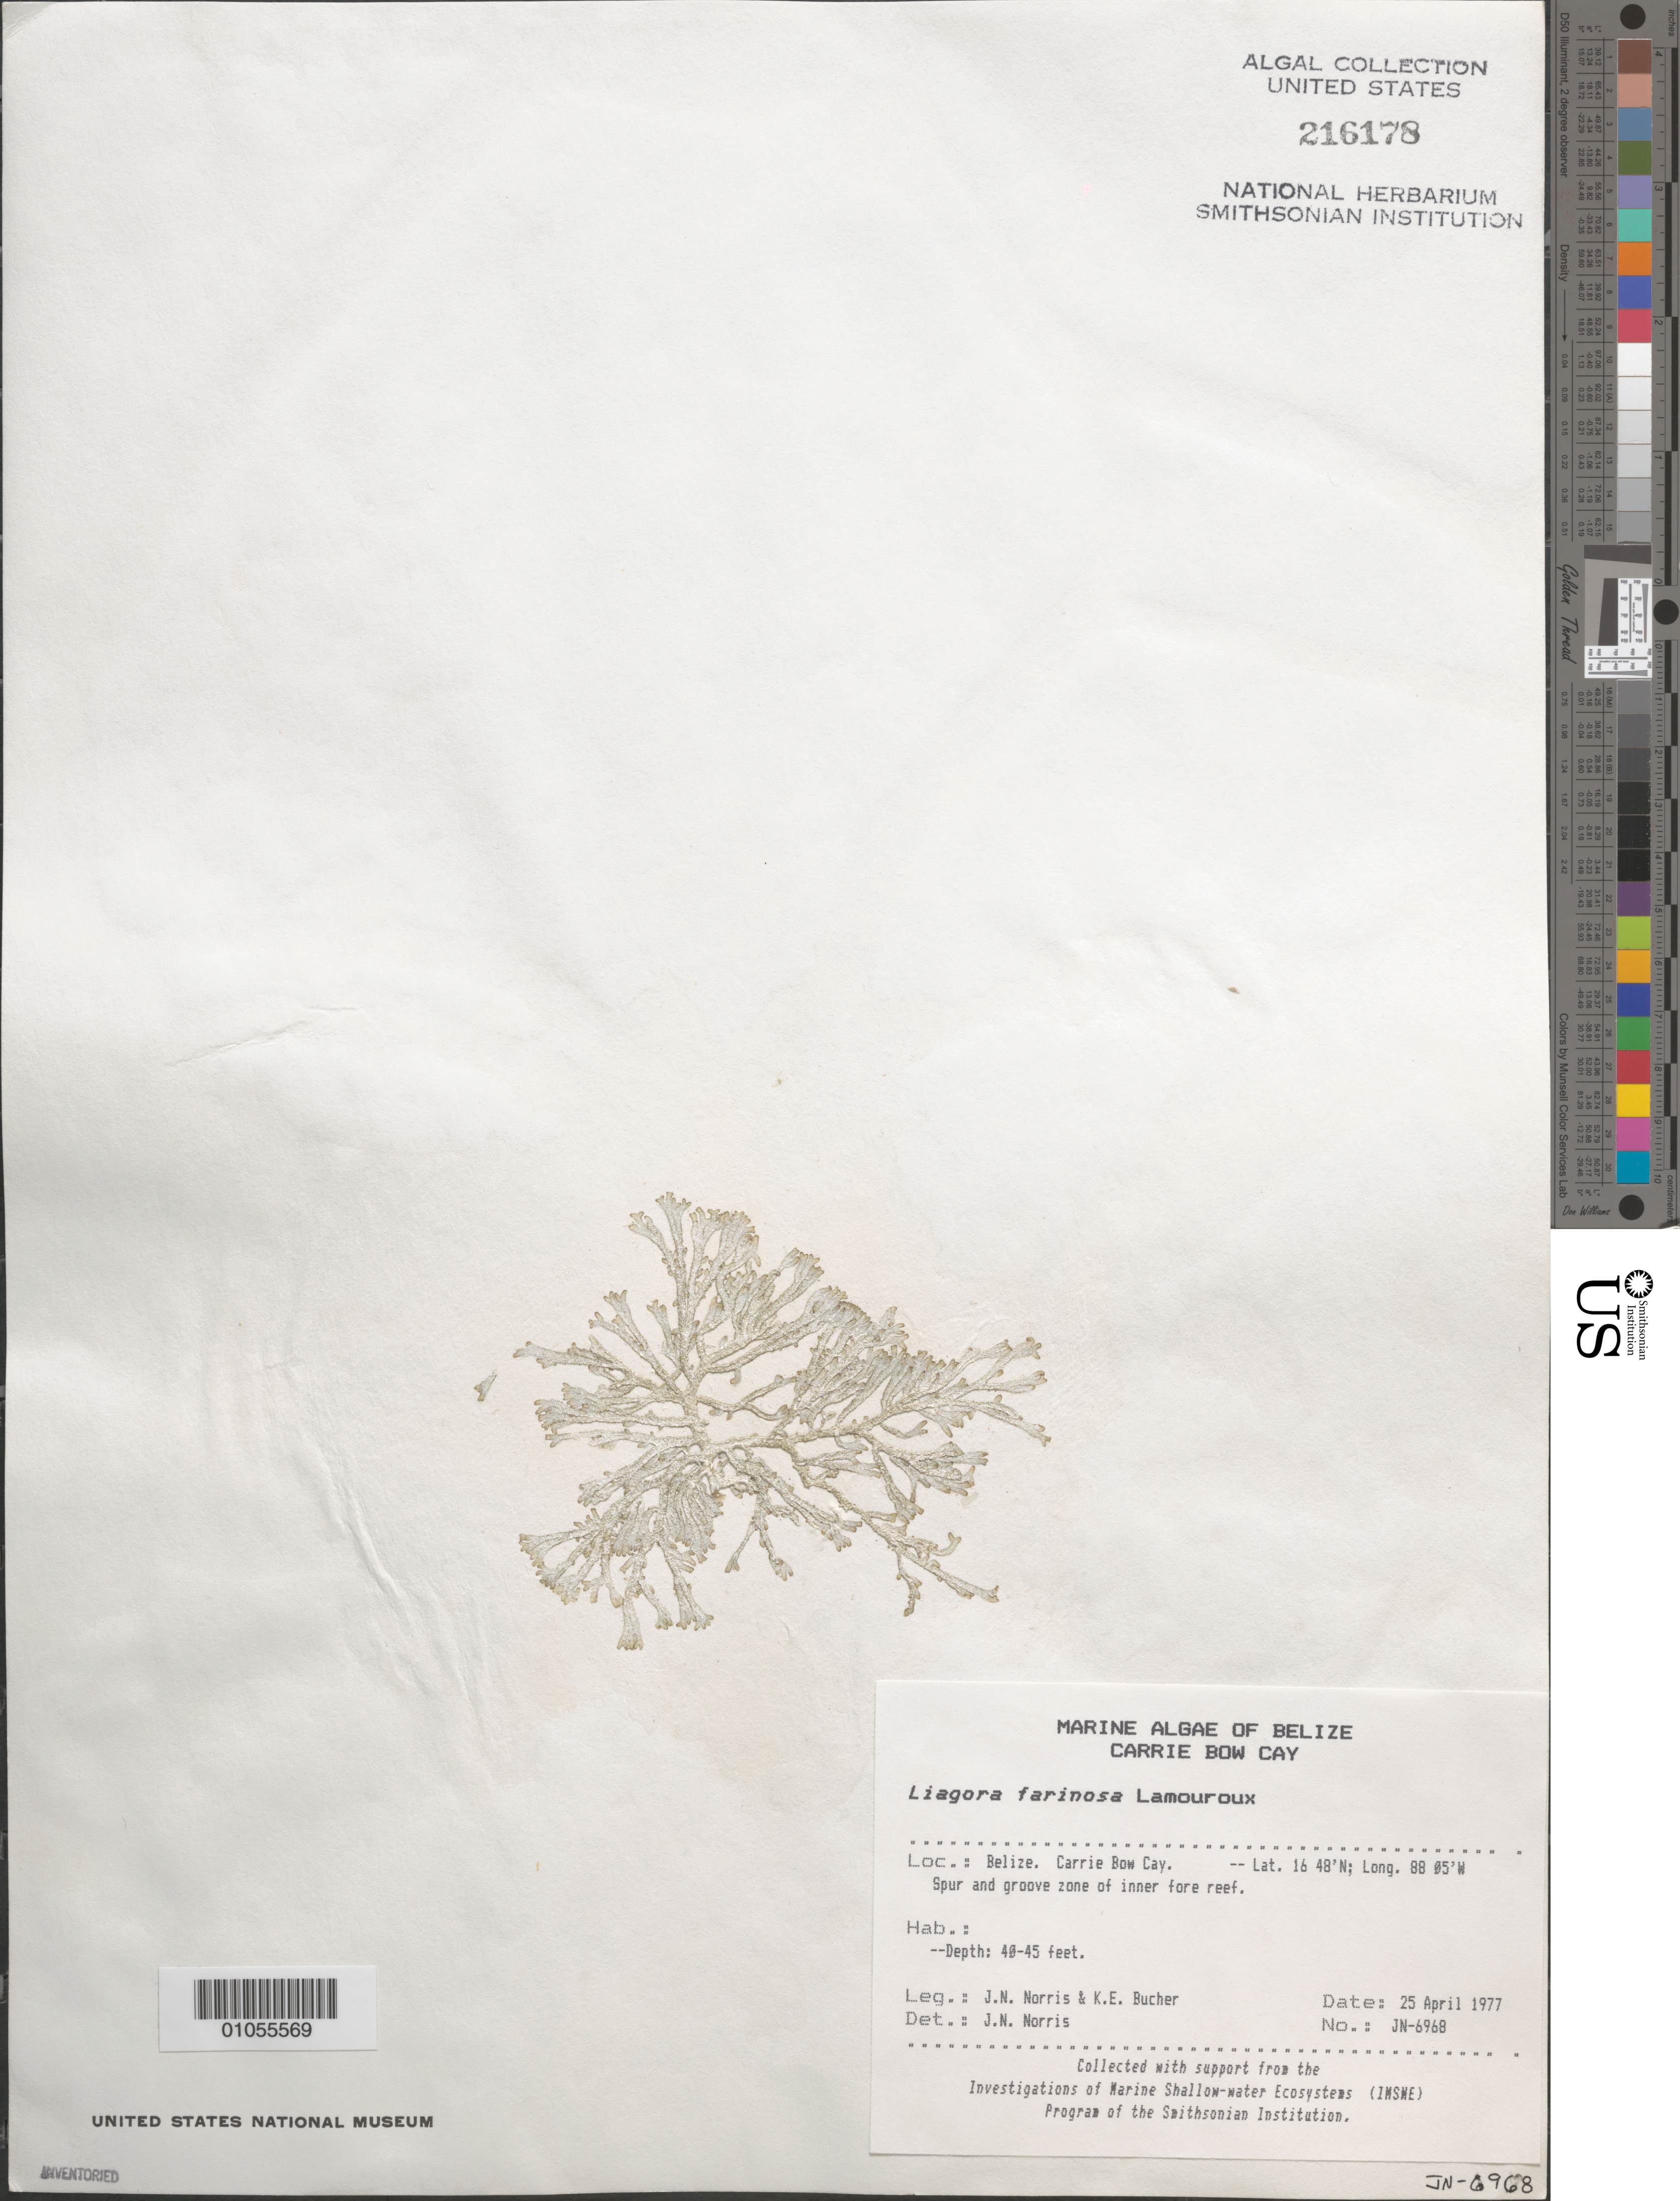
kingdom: Plantae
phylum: Rhodophyta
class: Florideophyceae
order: Nemaliales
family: Liagoraceae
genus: Liagora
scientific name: Liagora farinosa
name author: J.V.Lamouroux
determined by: Norris, James N.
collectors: J. N. Norris & K. E. Bucher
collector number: JN-6968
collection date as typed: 25 Apr 1977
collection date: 1977-04-25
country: Belize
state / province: Stann Creek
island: Carrie Bow Cay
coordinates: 16 48'N, 88 05'W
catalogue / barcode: US 216178